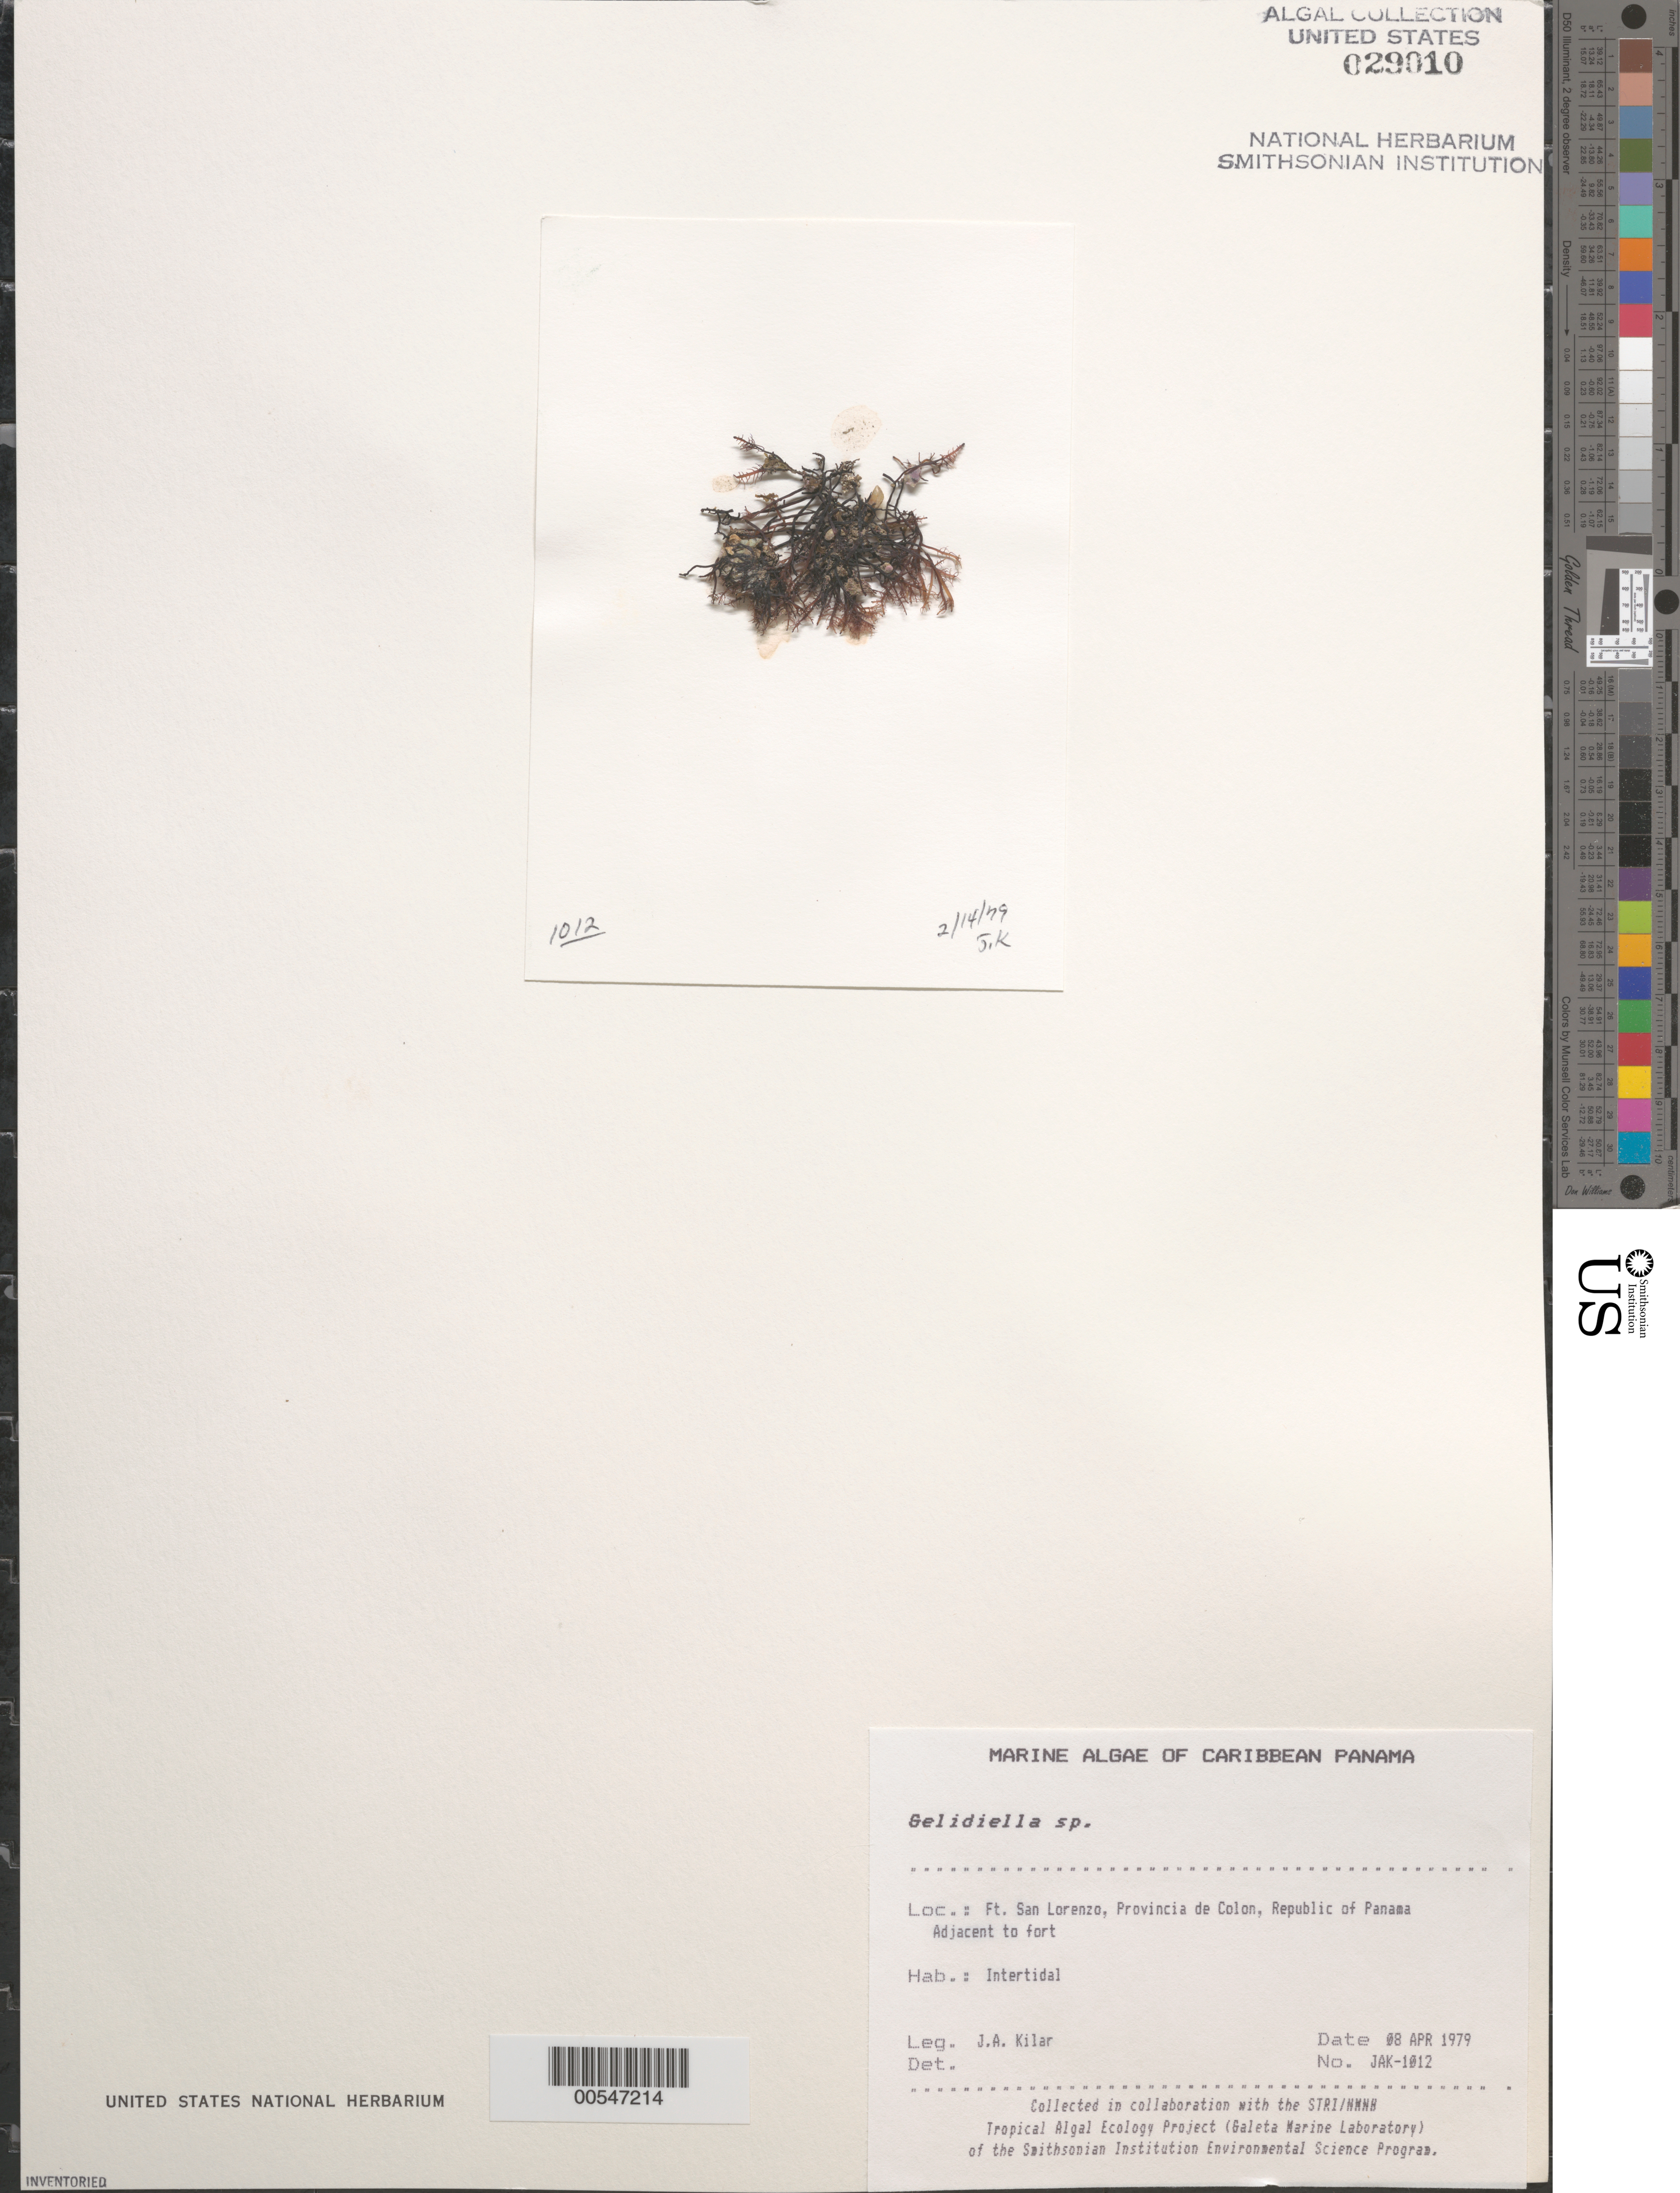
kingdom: Plantae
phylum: Rhodophyta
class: Florideophyceae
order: Gelidiales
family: Gelidiellaceae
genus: Gelidiella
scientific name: Gelidiella sp.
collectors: J. A. Kilar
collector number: JAK-1012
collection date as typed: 08 Apr 1979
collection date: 1979-04-08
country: Panama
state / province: Colón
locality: Fort San Lorenzo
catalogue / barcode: US 29010